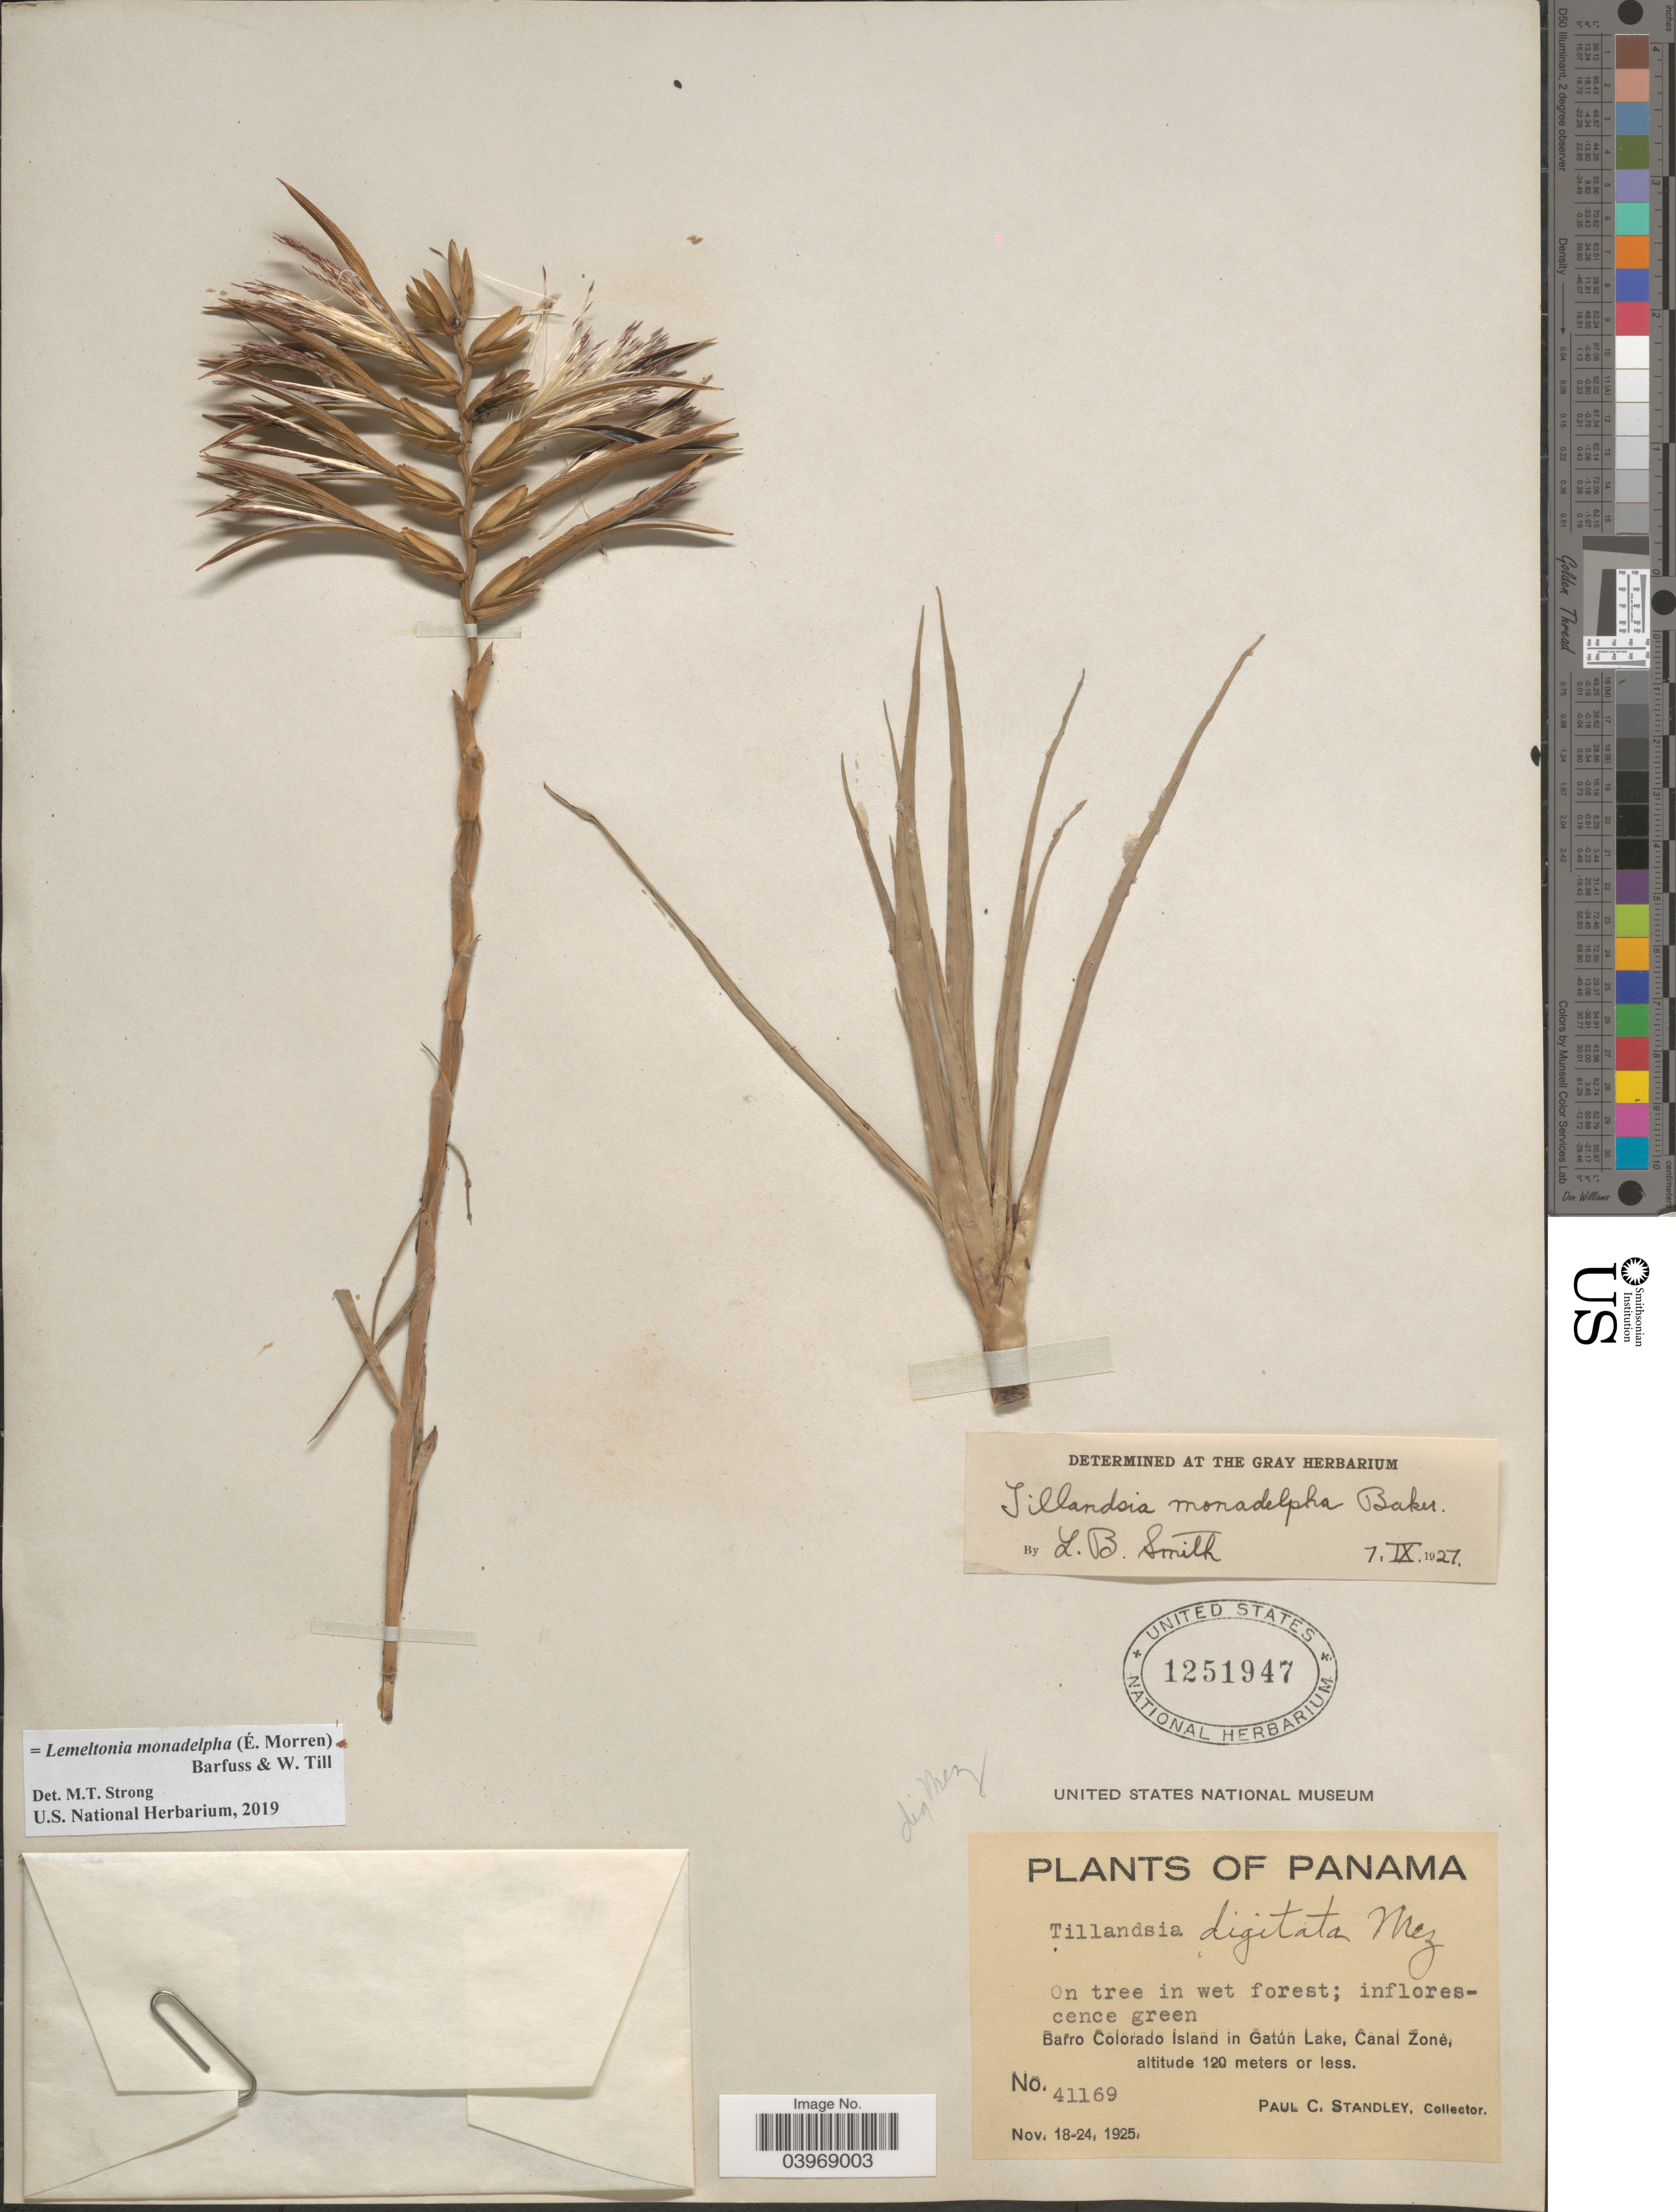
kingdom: Plantae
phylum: Tracheophyta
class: Liliopsida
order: Poales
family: Bromeliaceae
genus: Lemeltonia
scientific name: Lemeltonia monadelpha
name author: (É. Morren) Barfuss & W. Till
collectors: P. C. Standley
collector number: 41169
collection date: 1925-11-18/1925-11-24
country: Panama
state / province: Panamá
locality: Barro Colorado Island in Gatun Lake, Canal Zone.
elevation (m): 120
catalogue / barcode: US 1251947